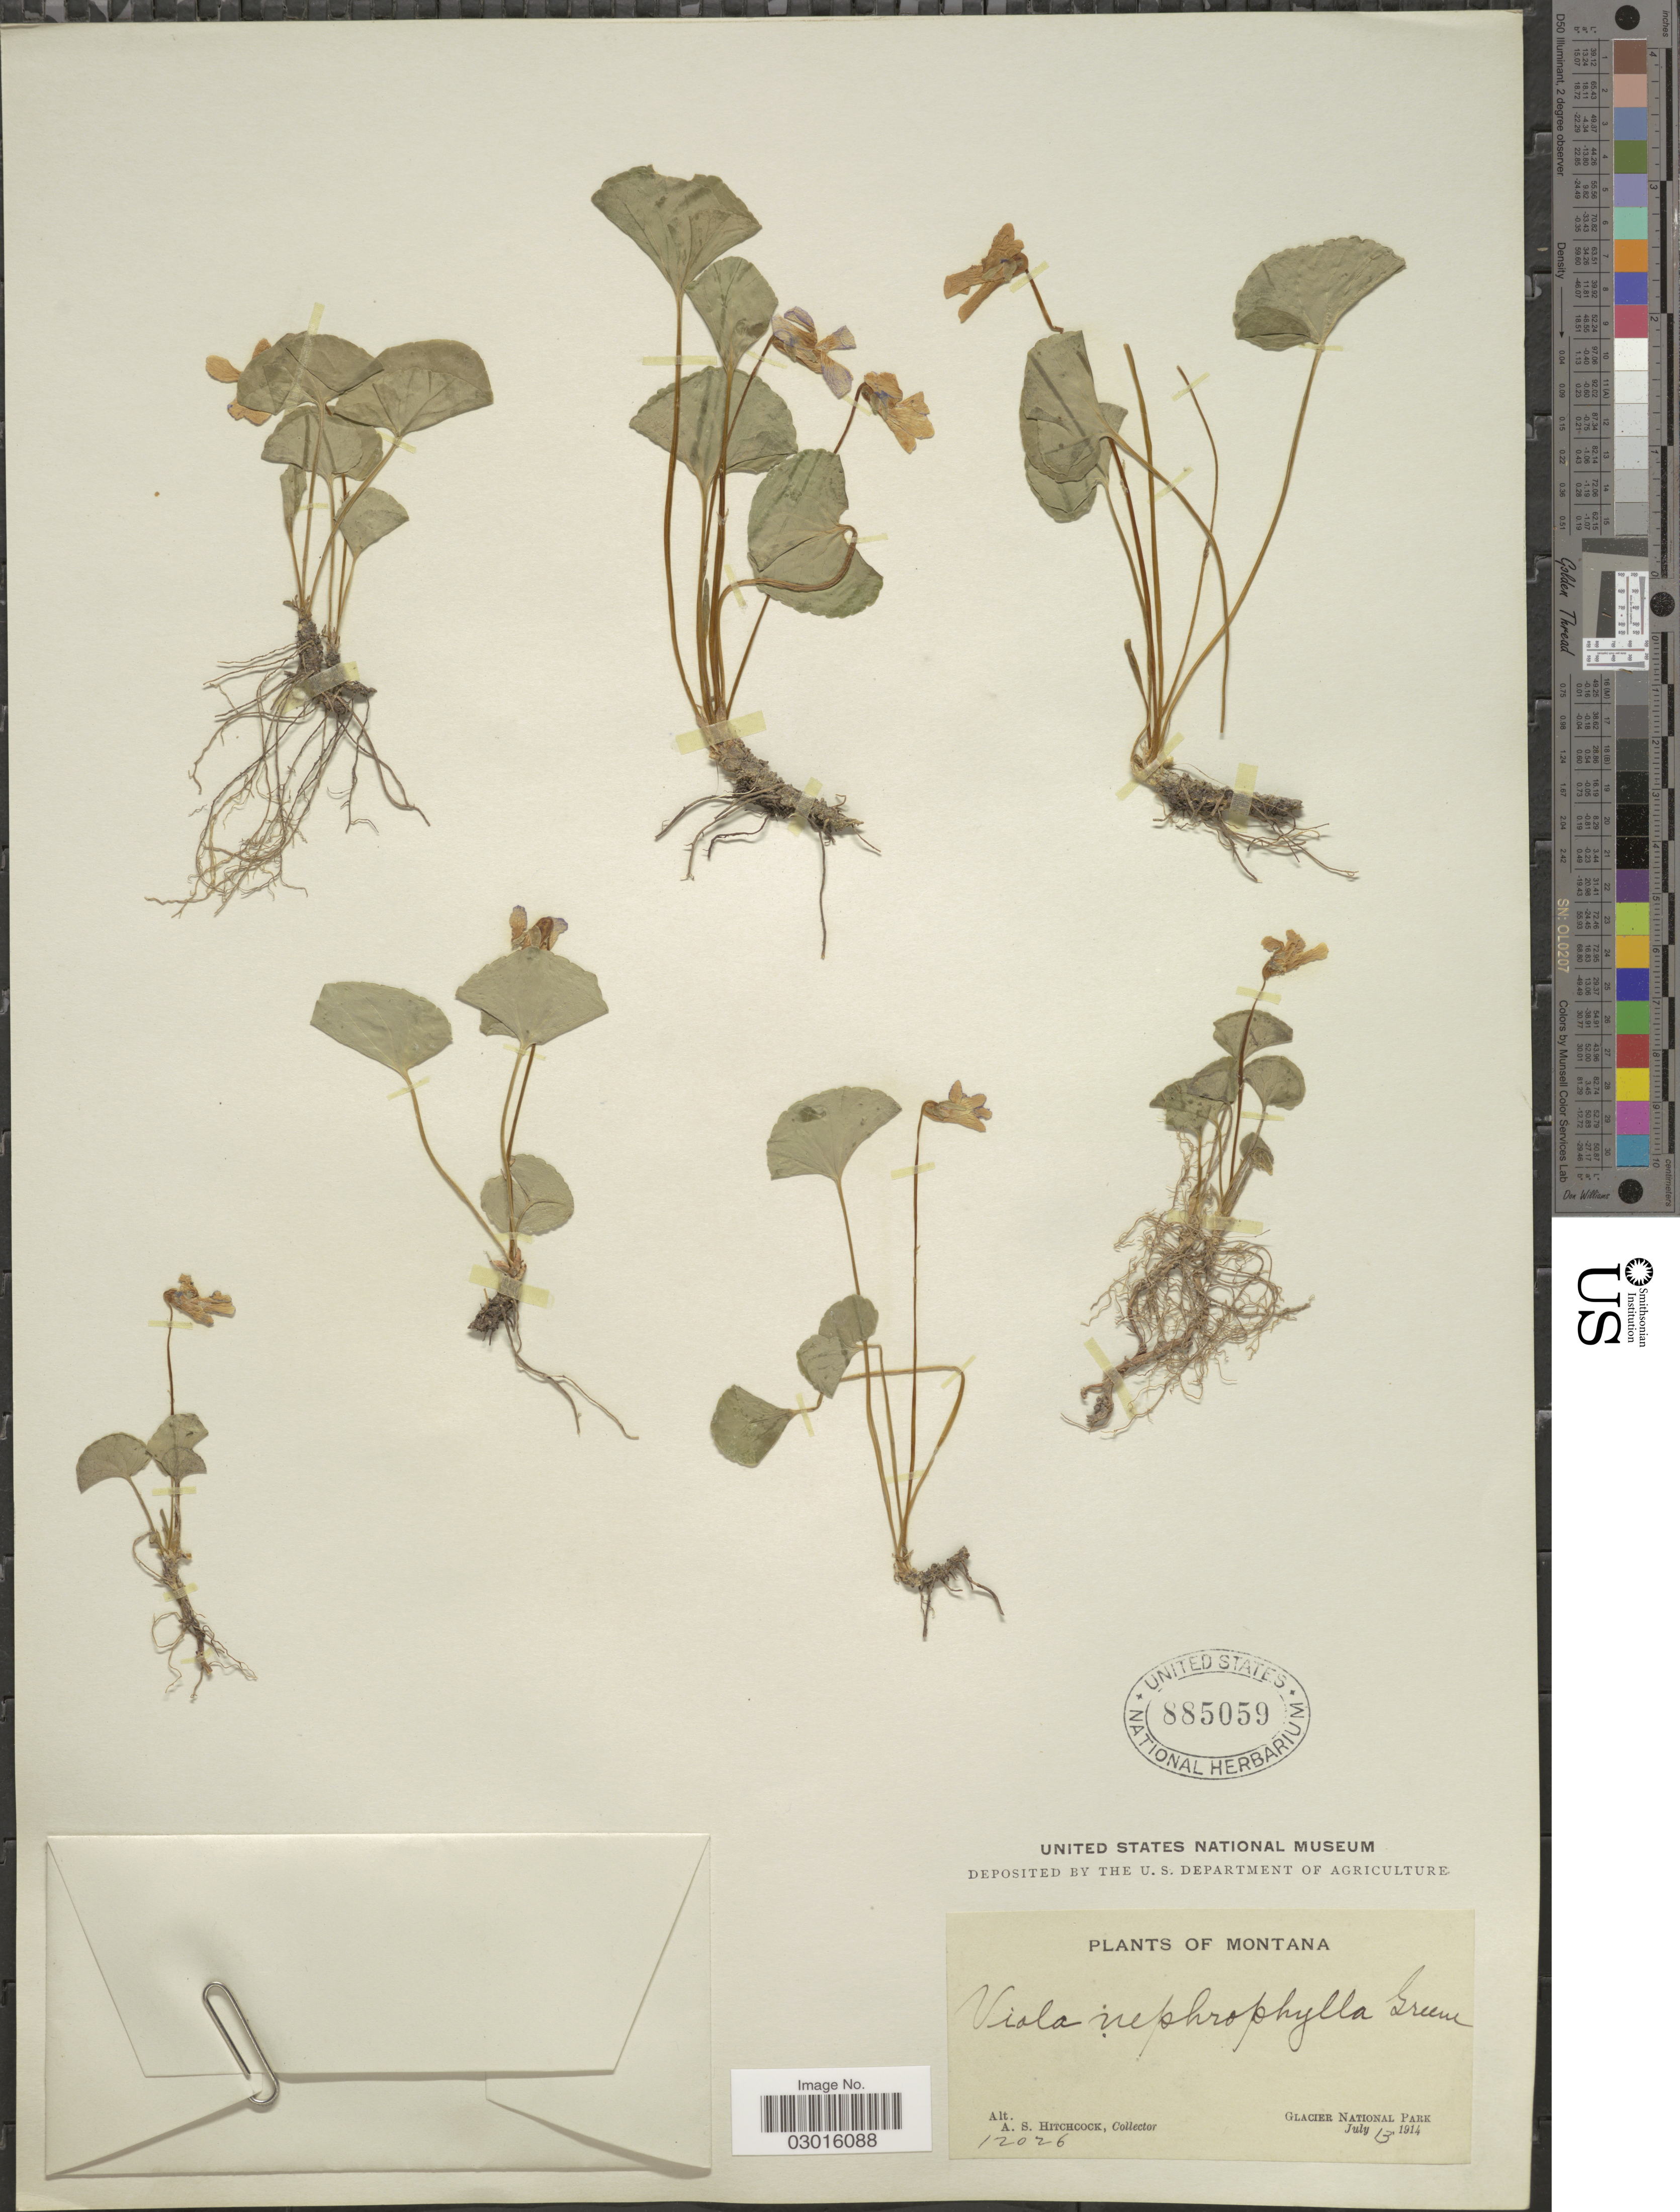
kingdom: Plantae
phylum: Tracheophyta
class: Magnoliopsida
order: Malpighiales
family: Violaceae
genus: Viola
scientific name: Viola nephrophylla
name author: Greene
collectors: A. S. Hitchcock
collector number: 12026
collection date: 1914-07-13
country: United States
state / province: Montana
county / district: Flathead / Glacier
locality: Glacier National Park.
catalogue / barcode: US 885059